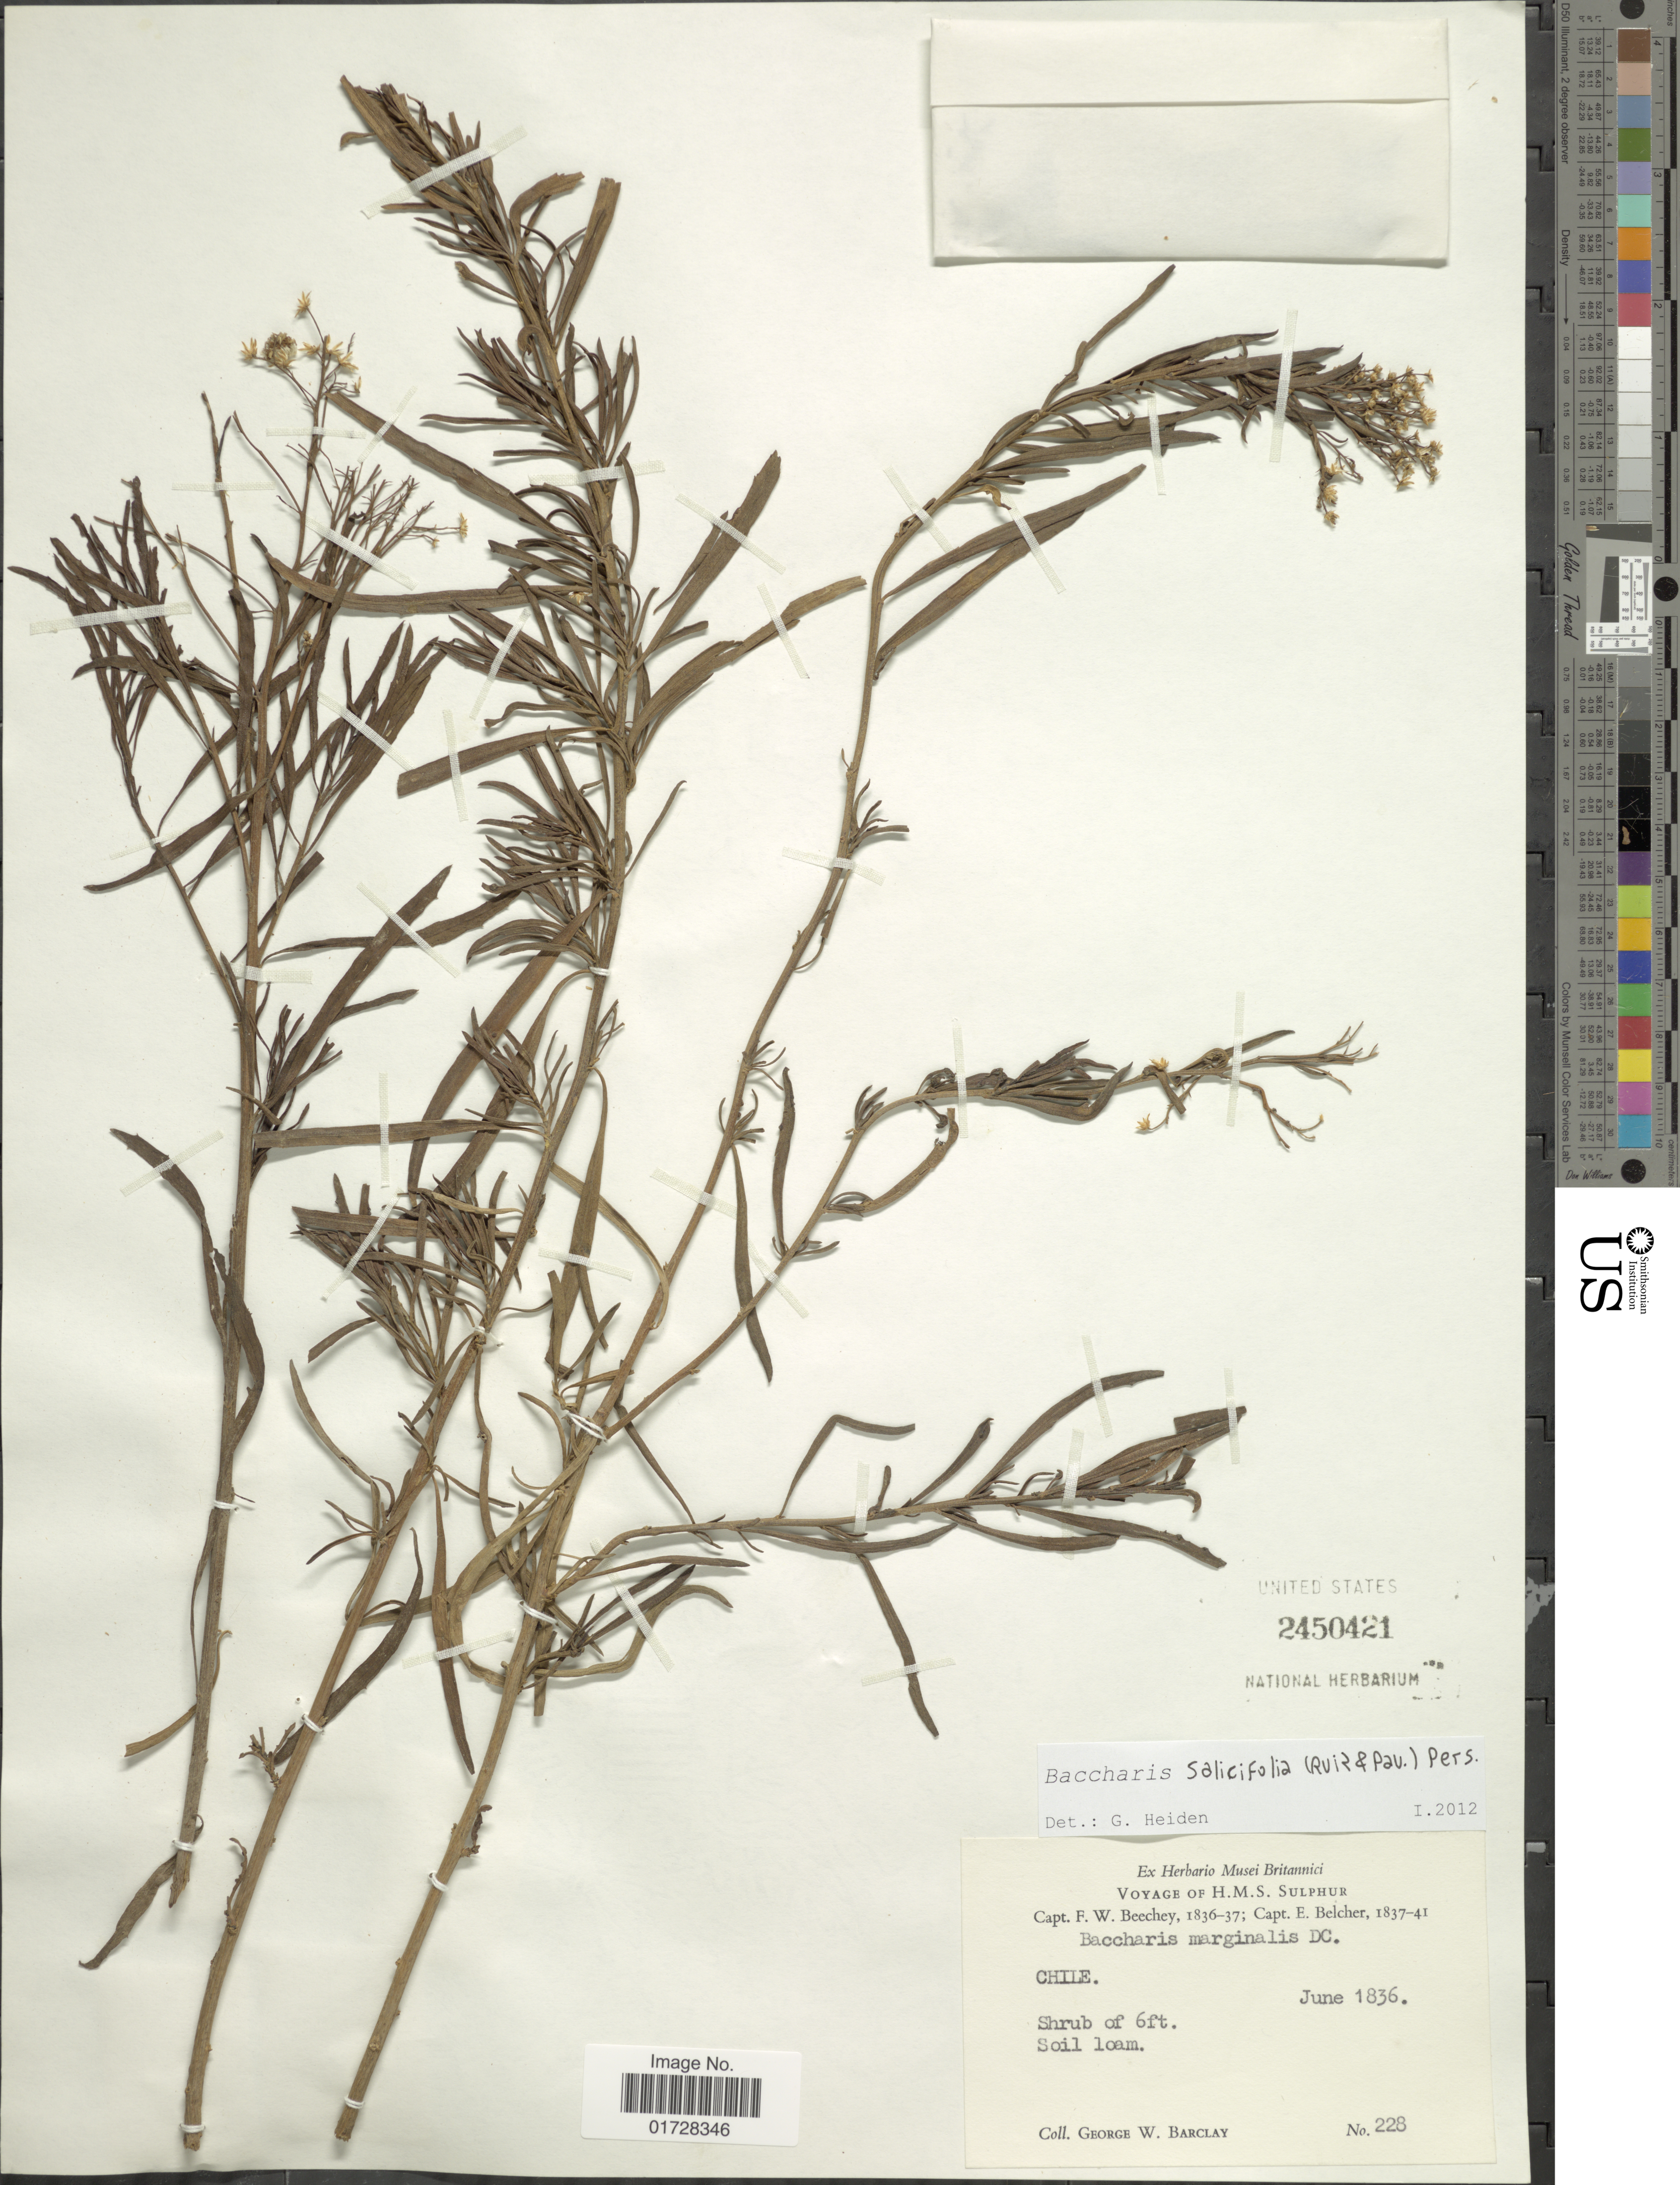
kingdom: Plantae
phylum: Tracheophyta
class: Magnoliopsida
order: Asterales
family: Asteraceae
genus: Baccharis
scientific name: Baccharis salicifolia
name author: (Ruiz & Pav.) Pers.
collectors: G. W. Barclay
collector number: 228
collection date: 1836-06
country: Chile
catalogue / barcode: US 2450421